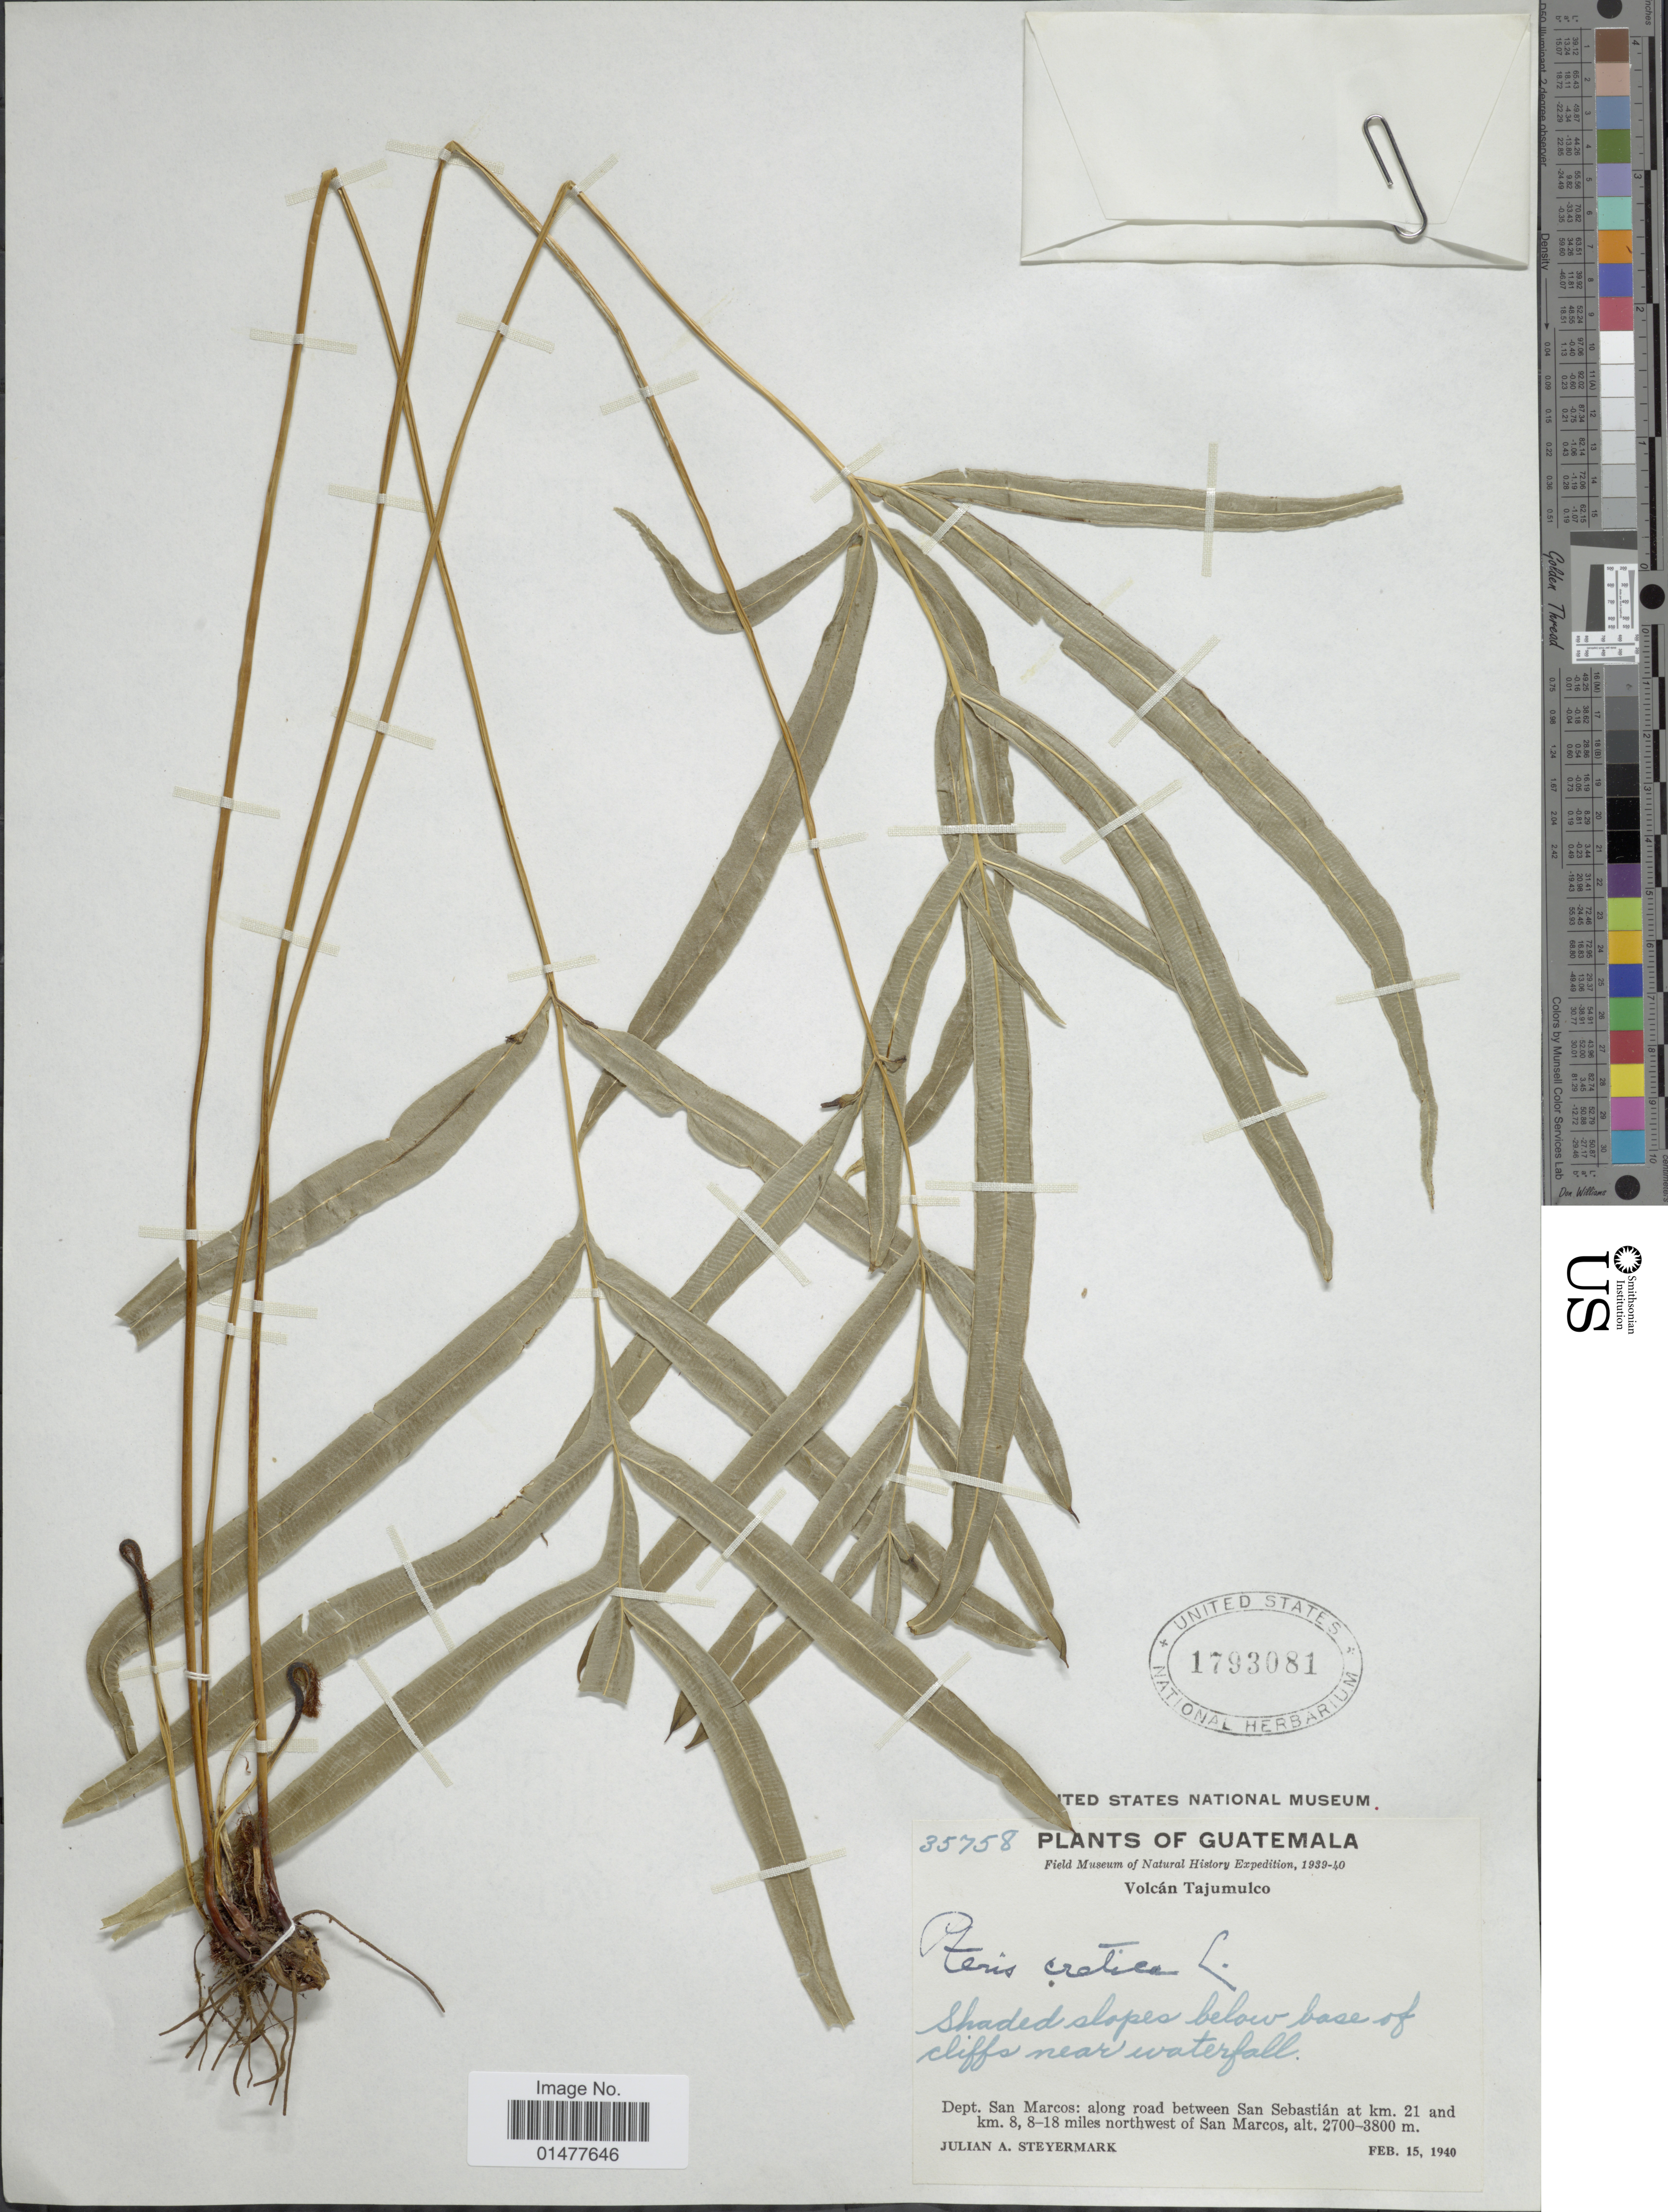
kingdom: Plantae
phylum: Tracheophyta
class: Polypodiopsida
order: Polypodiales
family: Pteridaceae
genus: Pteris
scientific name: Pteris cretica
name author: L.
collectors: J. Steyermark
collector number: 35758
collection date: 1940-02-15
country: Guatemala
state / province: San Marcos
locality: Volcán Tajumulco, Along road between San Sebastián at km. 21 and km. 8, 8-18 mile snorthwest of San Marcos.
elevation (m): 2700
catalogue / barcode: US 1793081